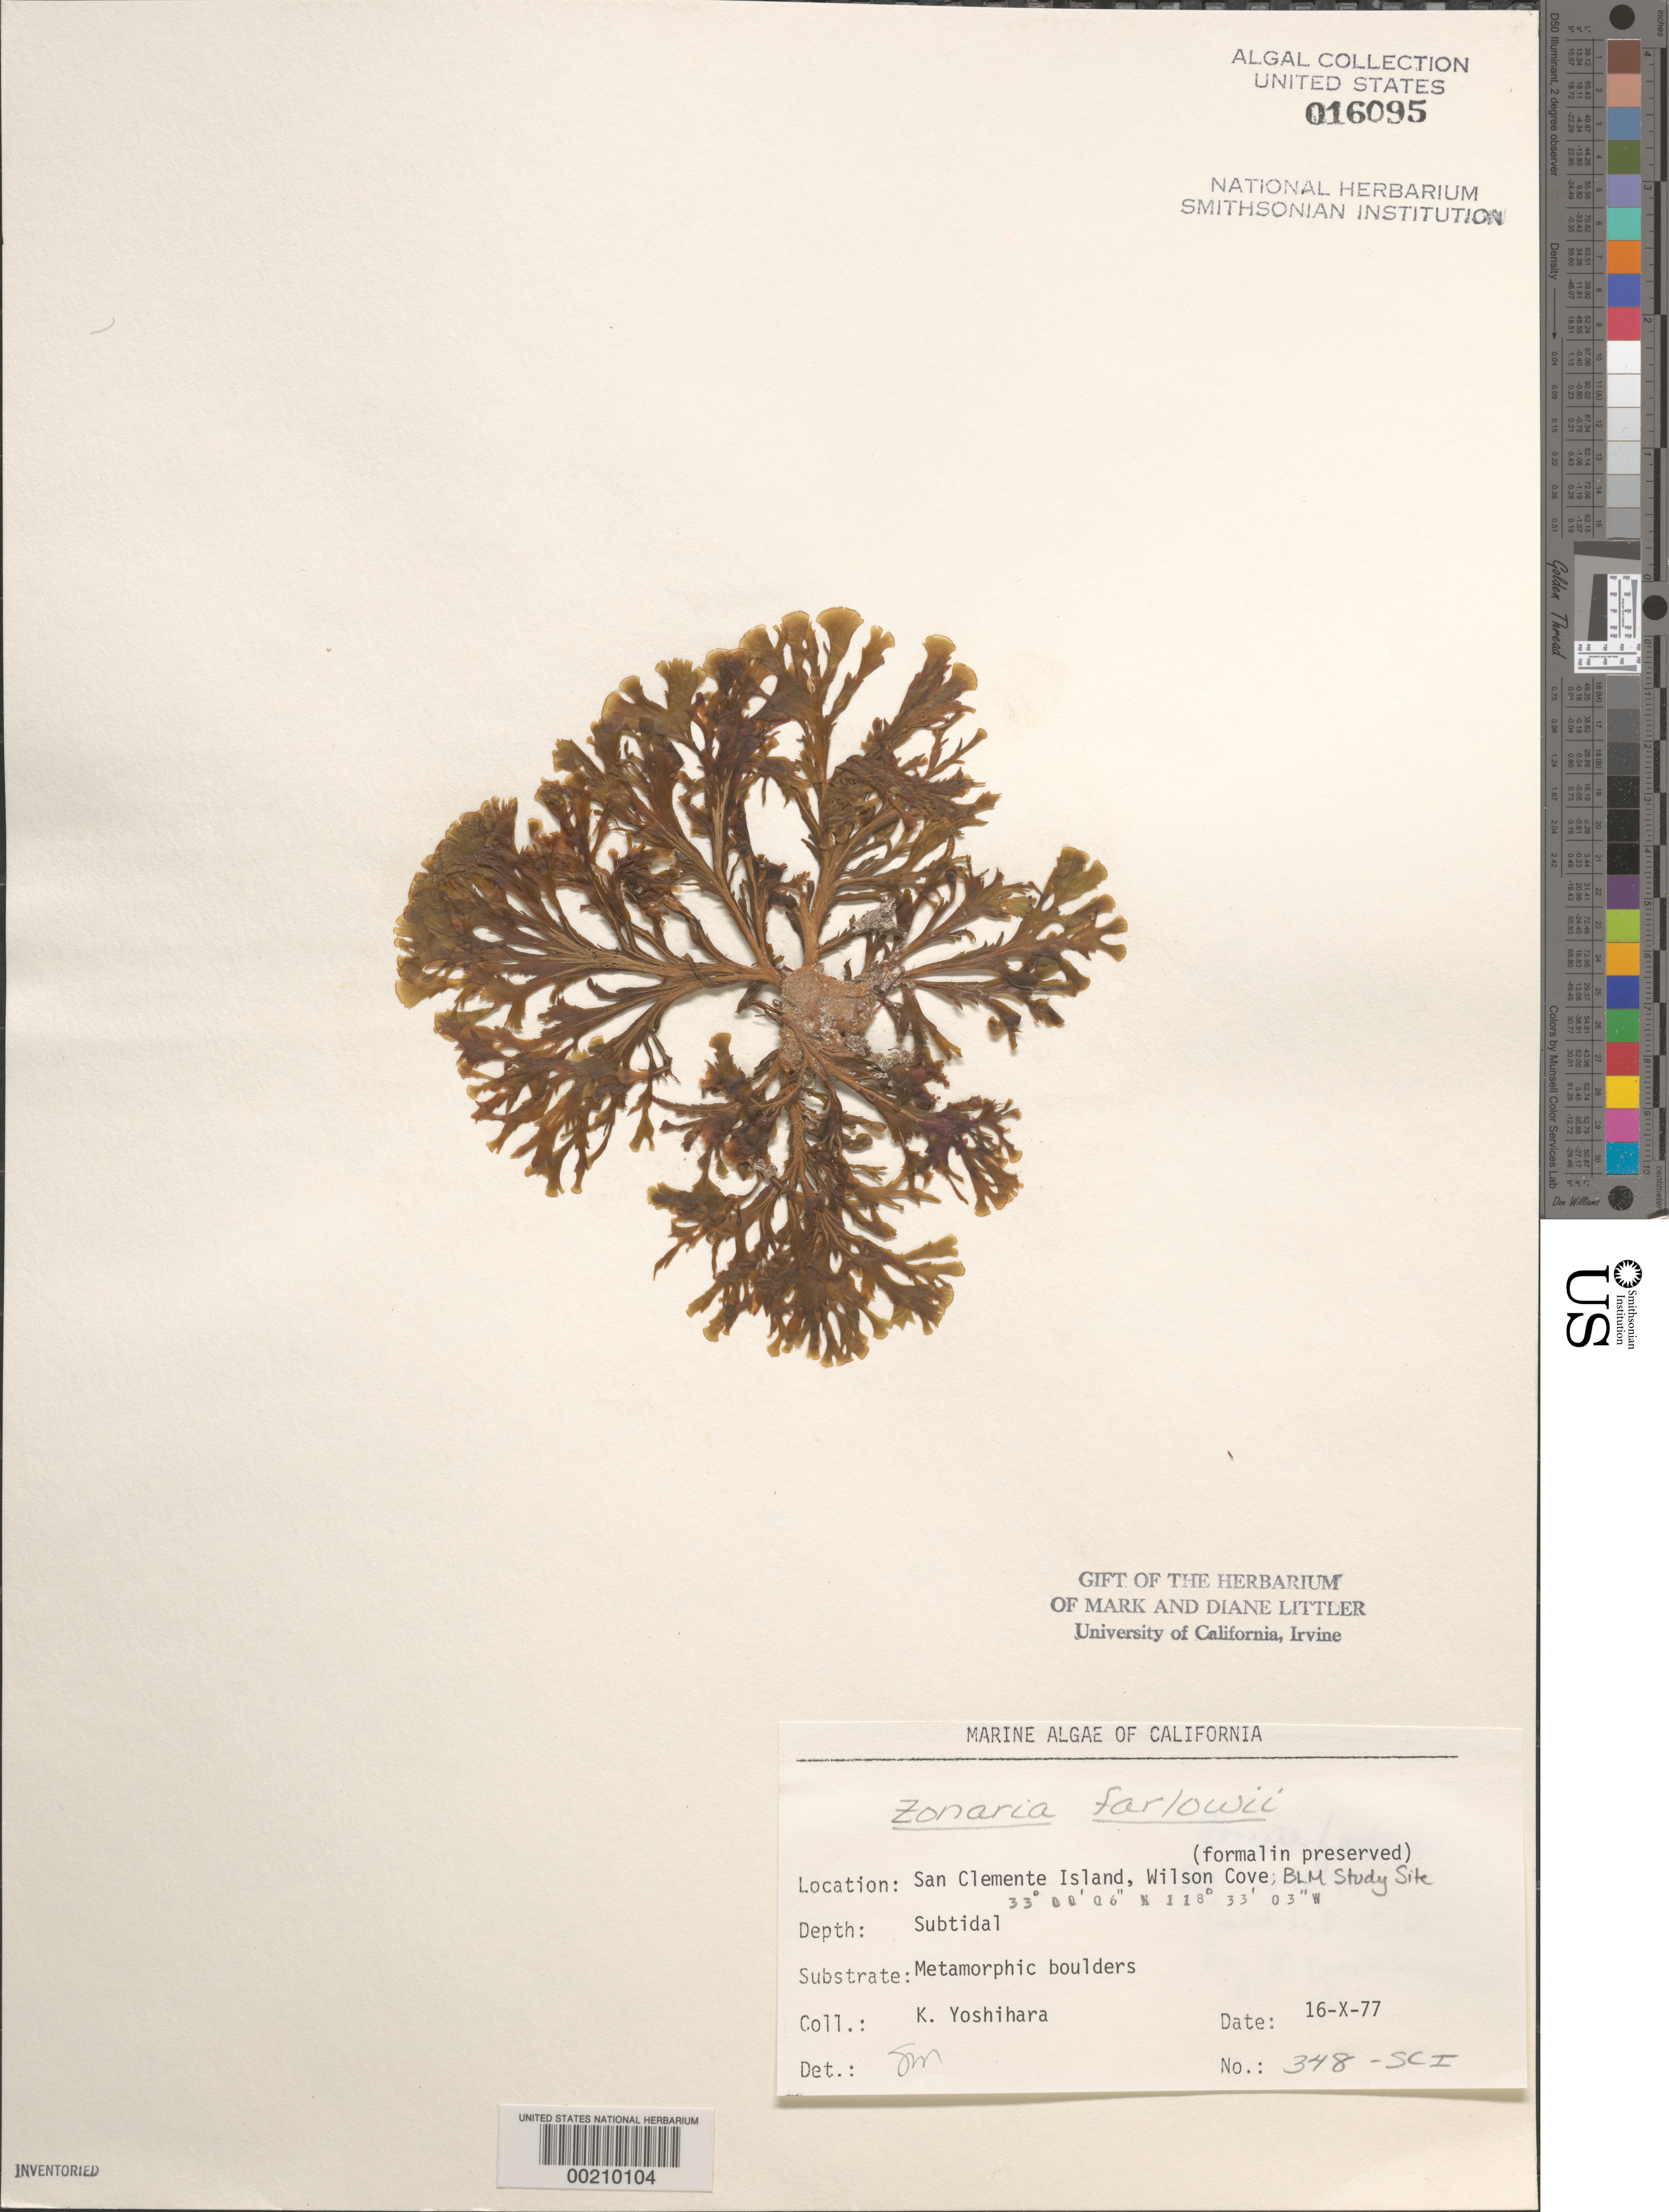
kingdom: Chromista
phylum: Ochrophyta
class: Phaeophyceae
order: Dictyotales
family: Dictyotaceae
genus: Zonaria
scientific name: Zonaria farlowii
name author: Setch. & N.L. Gardner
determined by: Murray, S. N.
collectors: K. Yoshihara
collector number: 348-sci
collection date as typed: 16 Oct 1977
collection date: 1977-10-16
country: United States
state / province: California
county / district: Los Angeles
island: San Clemente Island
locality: Wilson Cove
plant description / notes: BLM-SOCALBIGHT Rocky Intertidal Survey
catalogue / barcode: US 16095